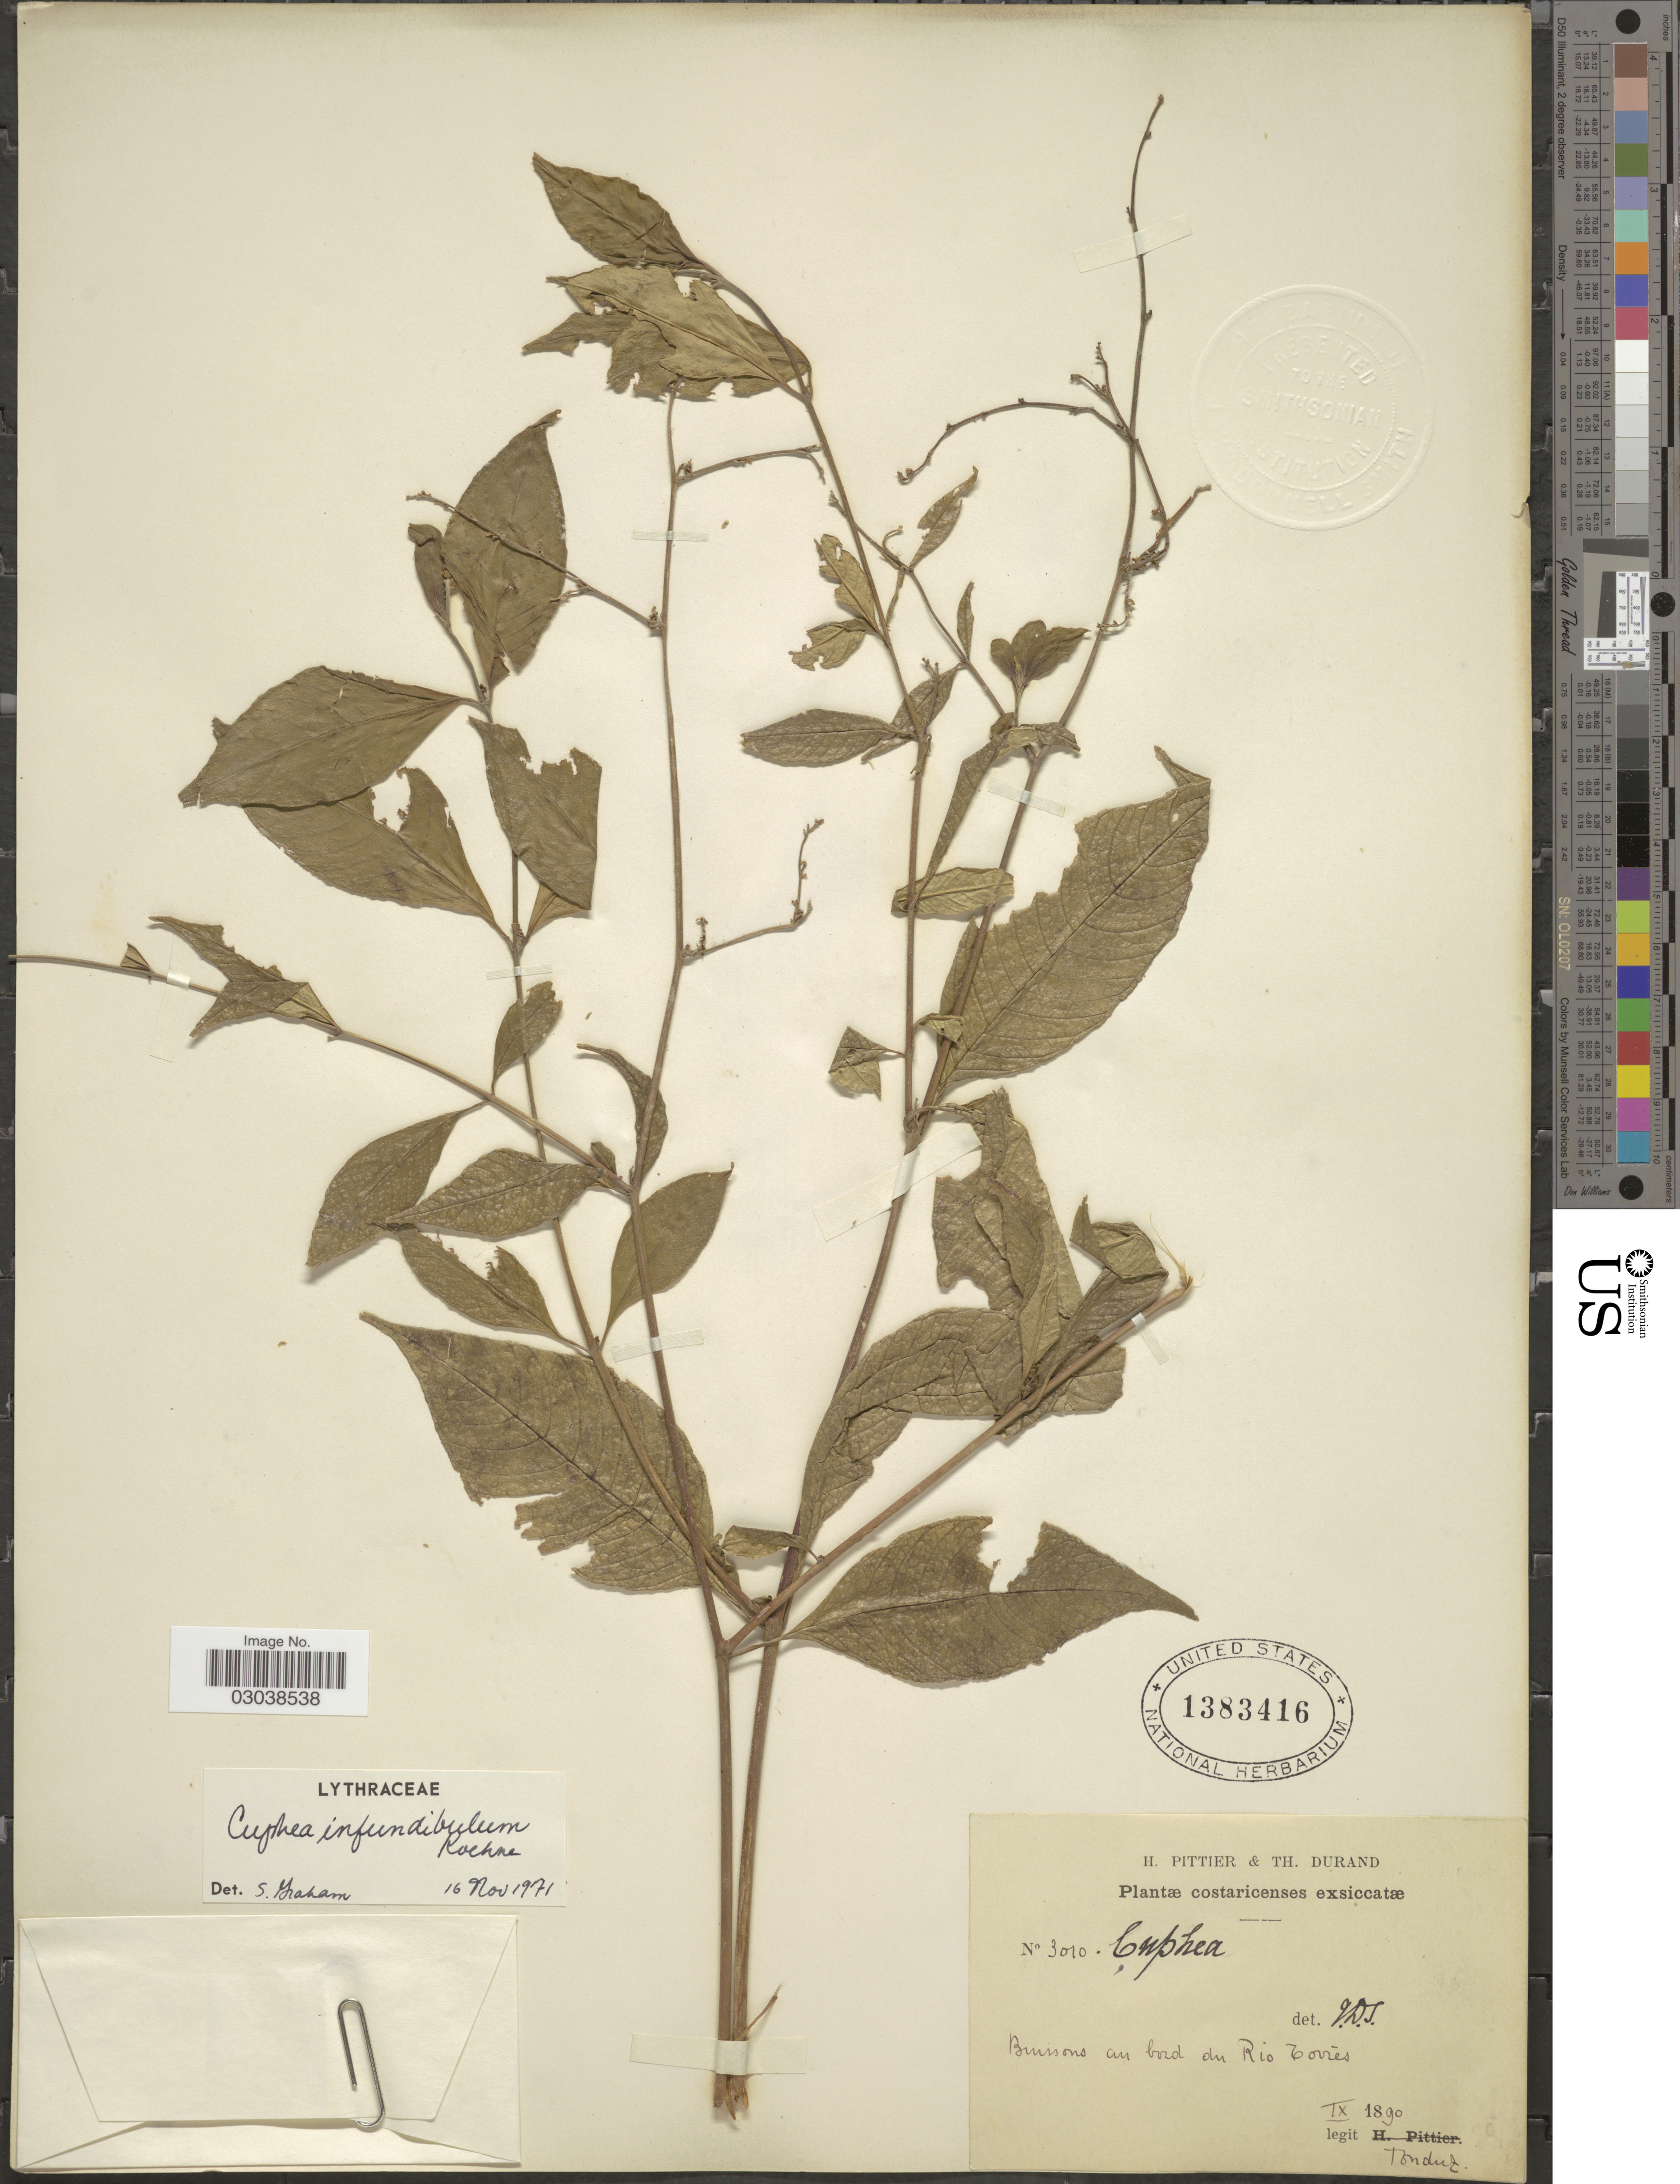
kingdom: Plantae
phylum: Tracheophyta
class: Magnoliopsida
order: Myrtales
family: Lythraceae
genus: Cuphea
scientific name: Cuphea infundibulum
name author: Koehne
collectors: Tonduz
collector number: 3010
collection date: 1890-09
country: Costa Rica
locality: Buissons au bord du Rio Tovies.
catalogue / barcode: US 1383416